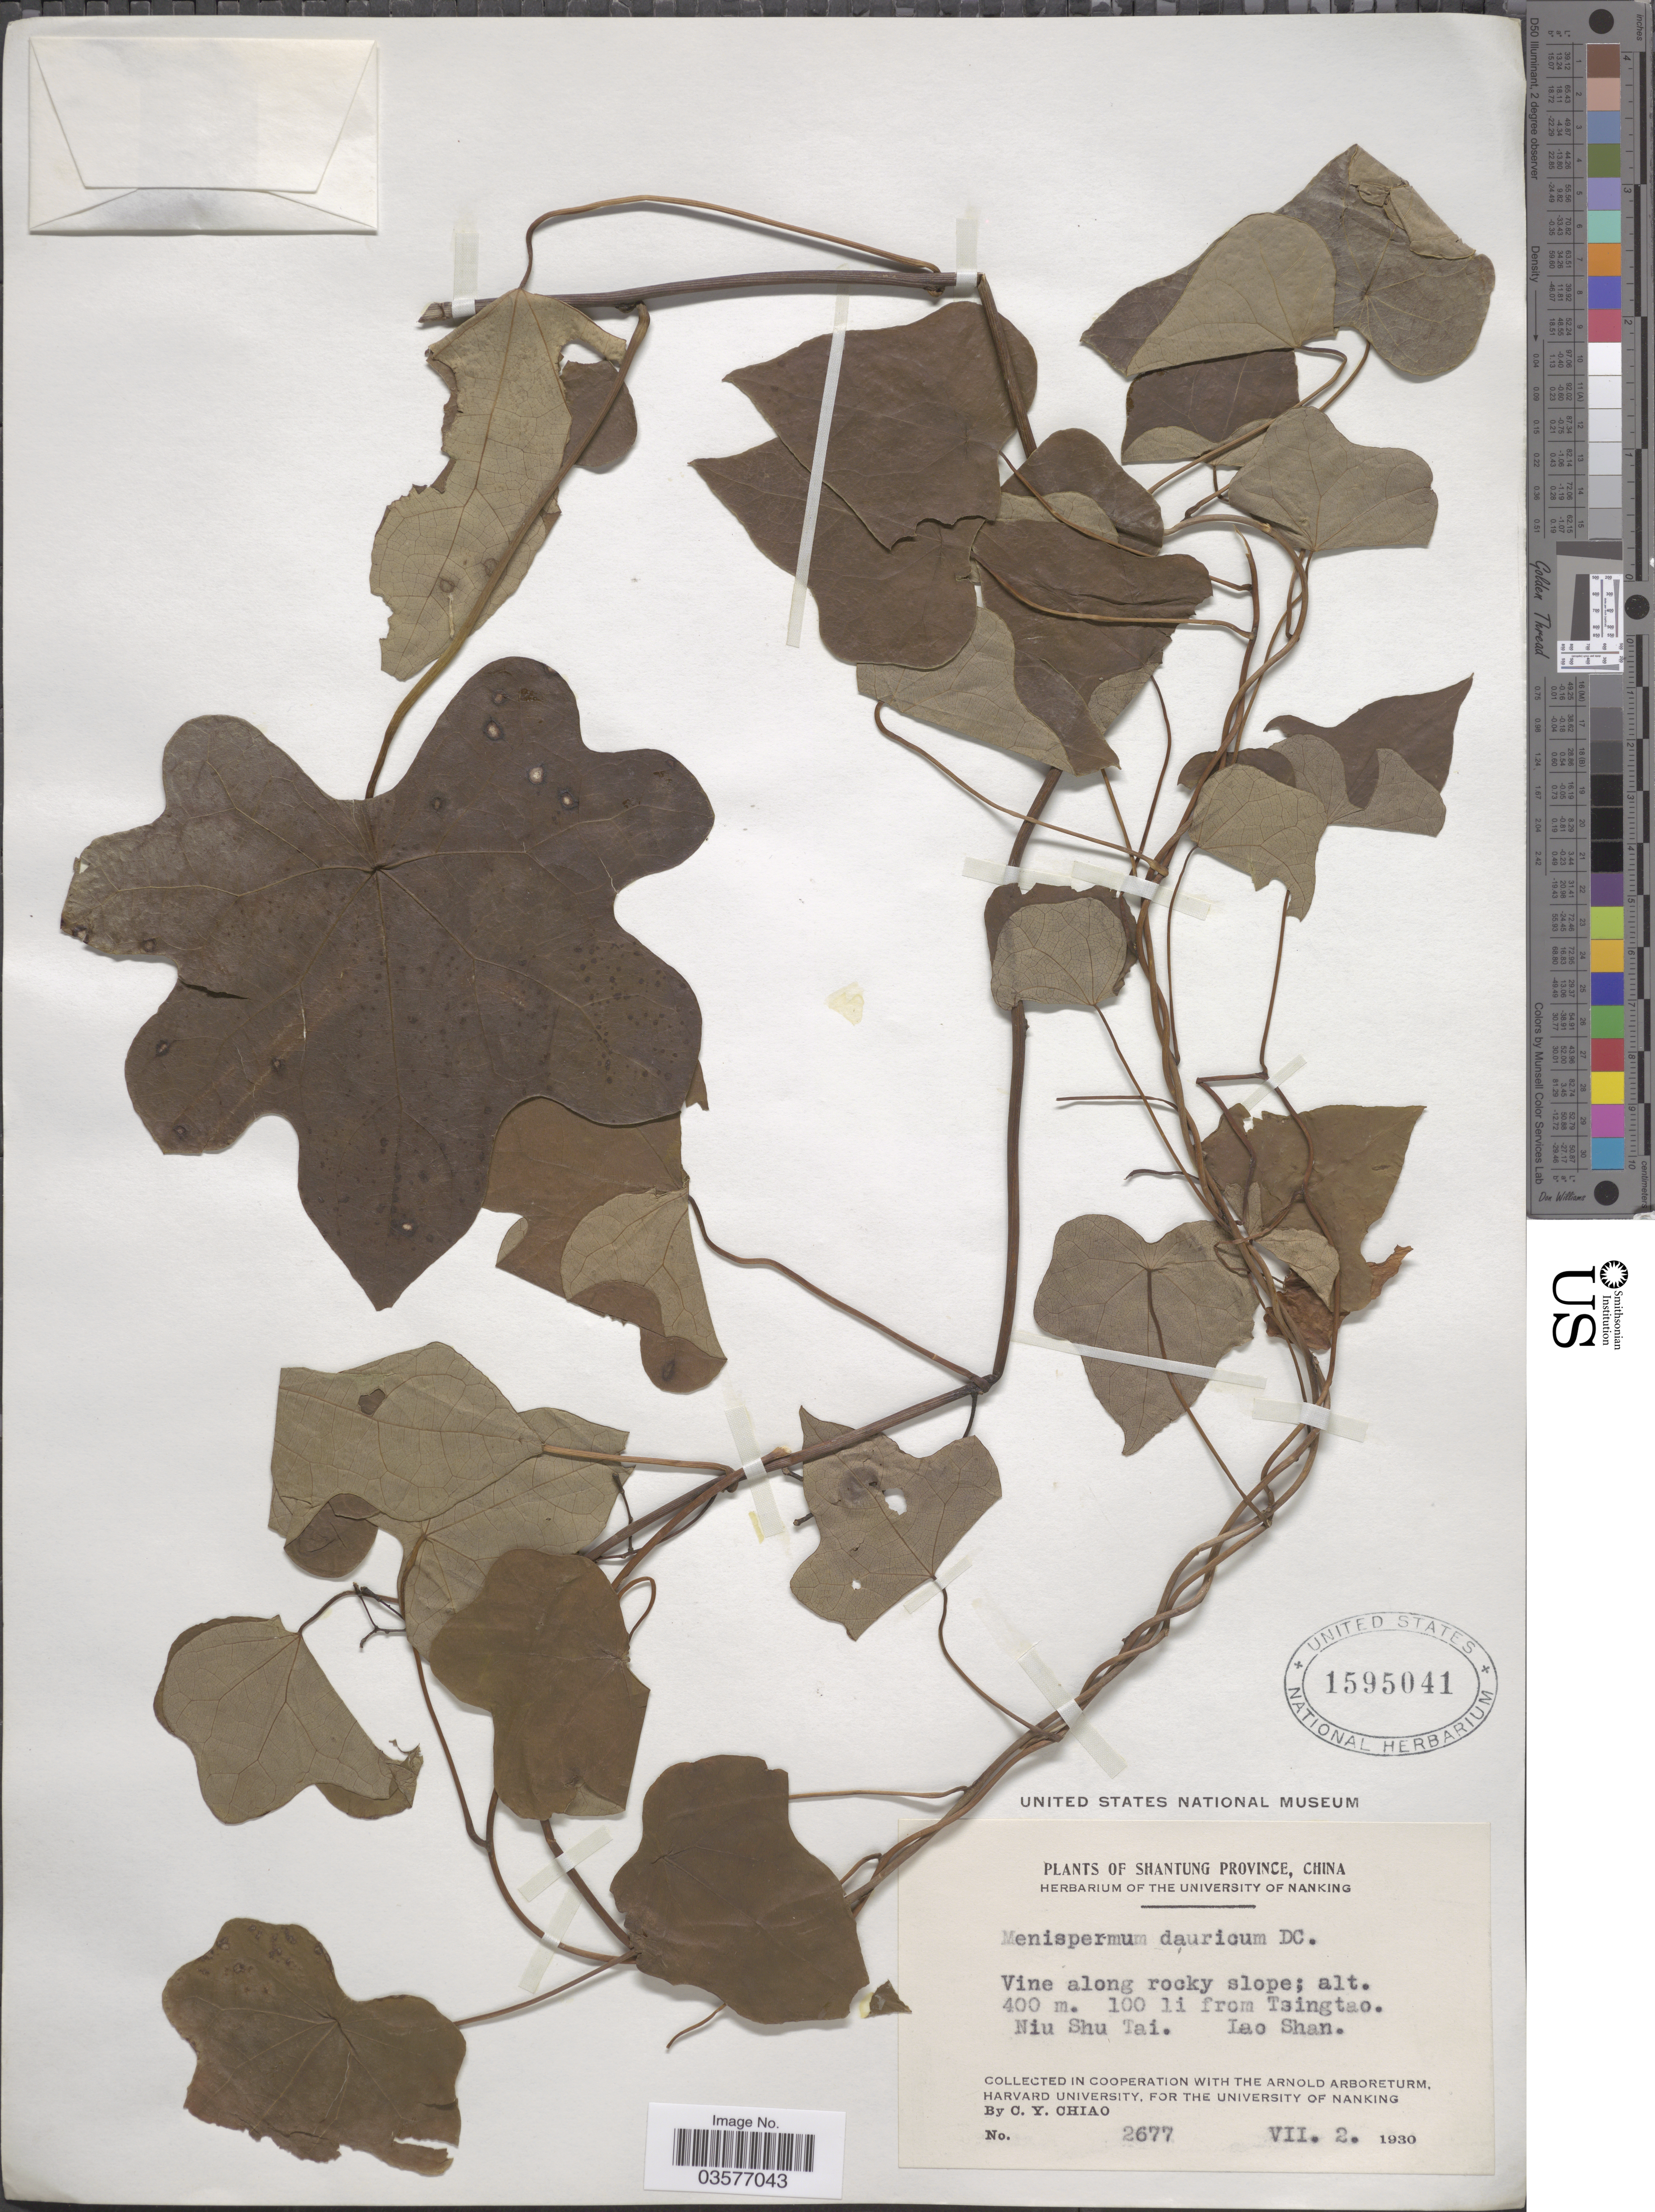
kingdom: Plantae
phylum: Tracheophyta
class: Magnoliopsida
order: Ranunculales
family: Menispermaceae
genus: Menispermum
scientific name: Menispermum dauricum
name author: DC.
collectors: C. Y. Chiao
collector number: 2677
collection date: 1930-07-02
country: China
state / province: Shandong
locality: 100 li from Tsingtao. Niu Shu Tai. Lao Shan.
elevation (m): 400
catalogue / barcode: US 1595041